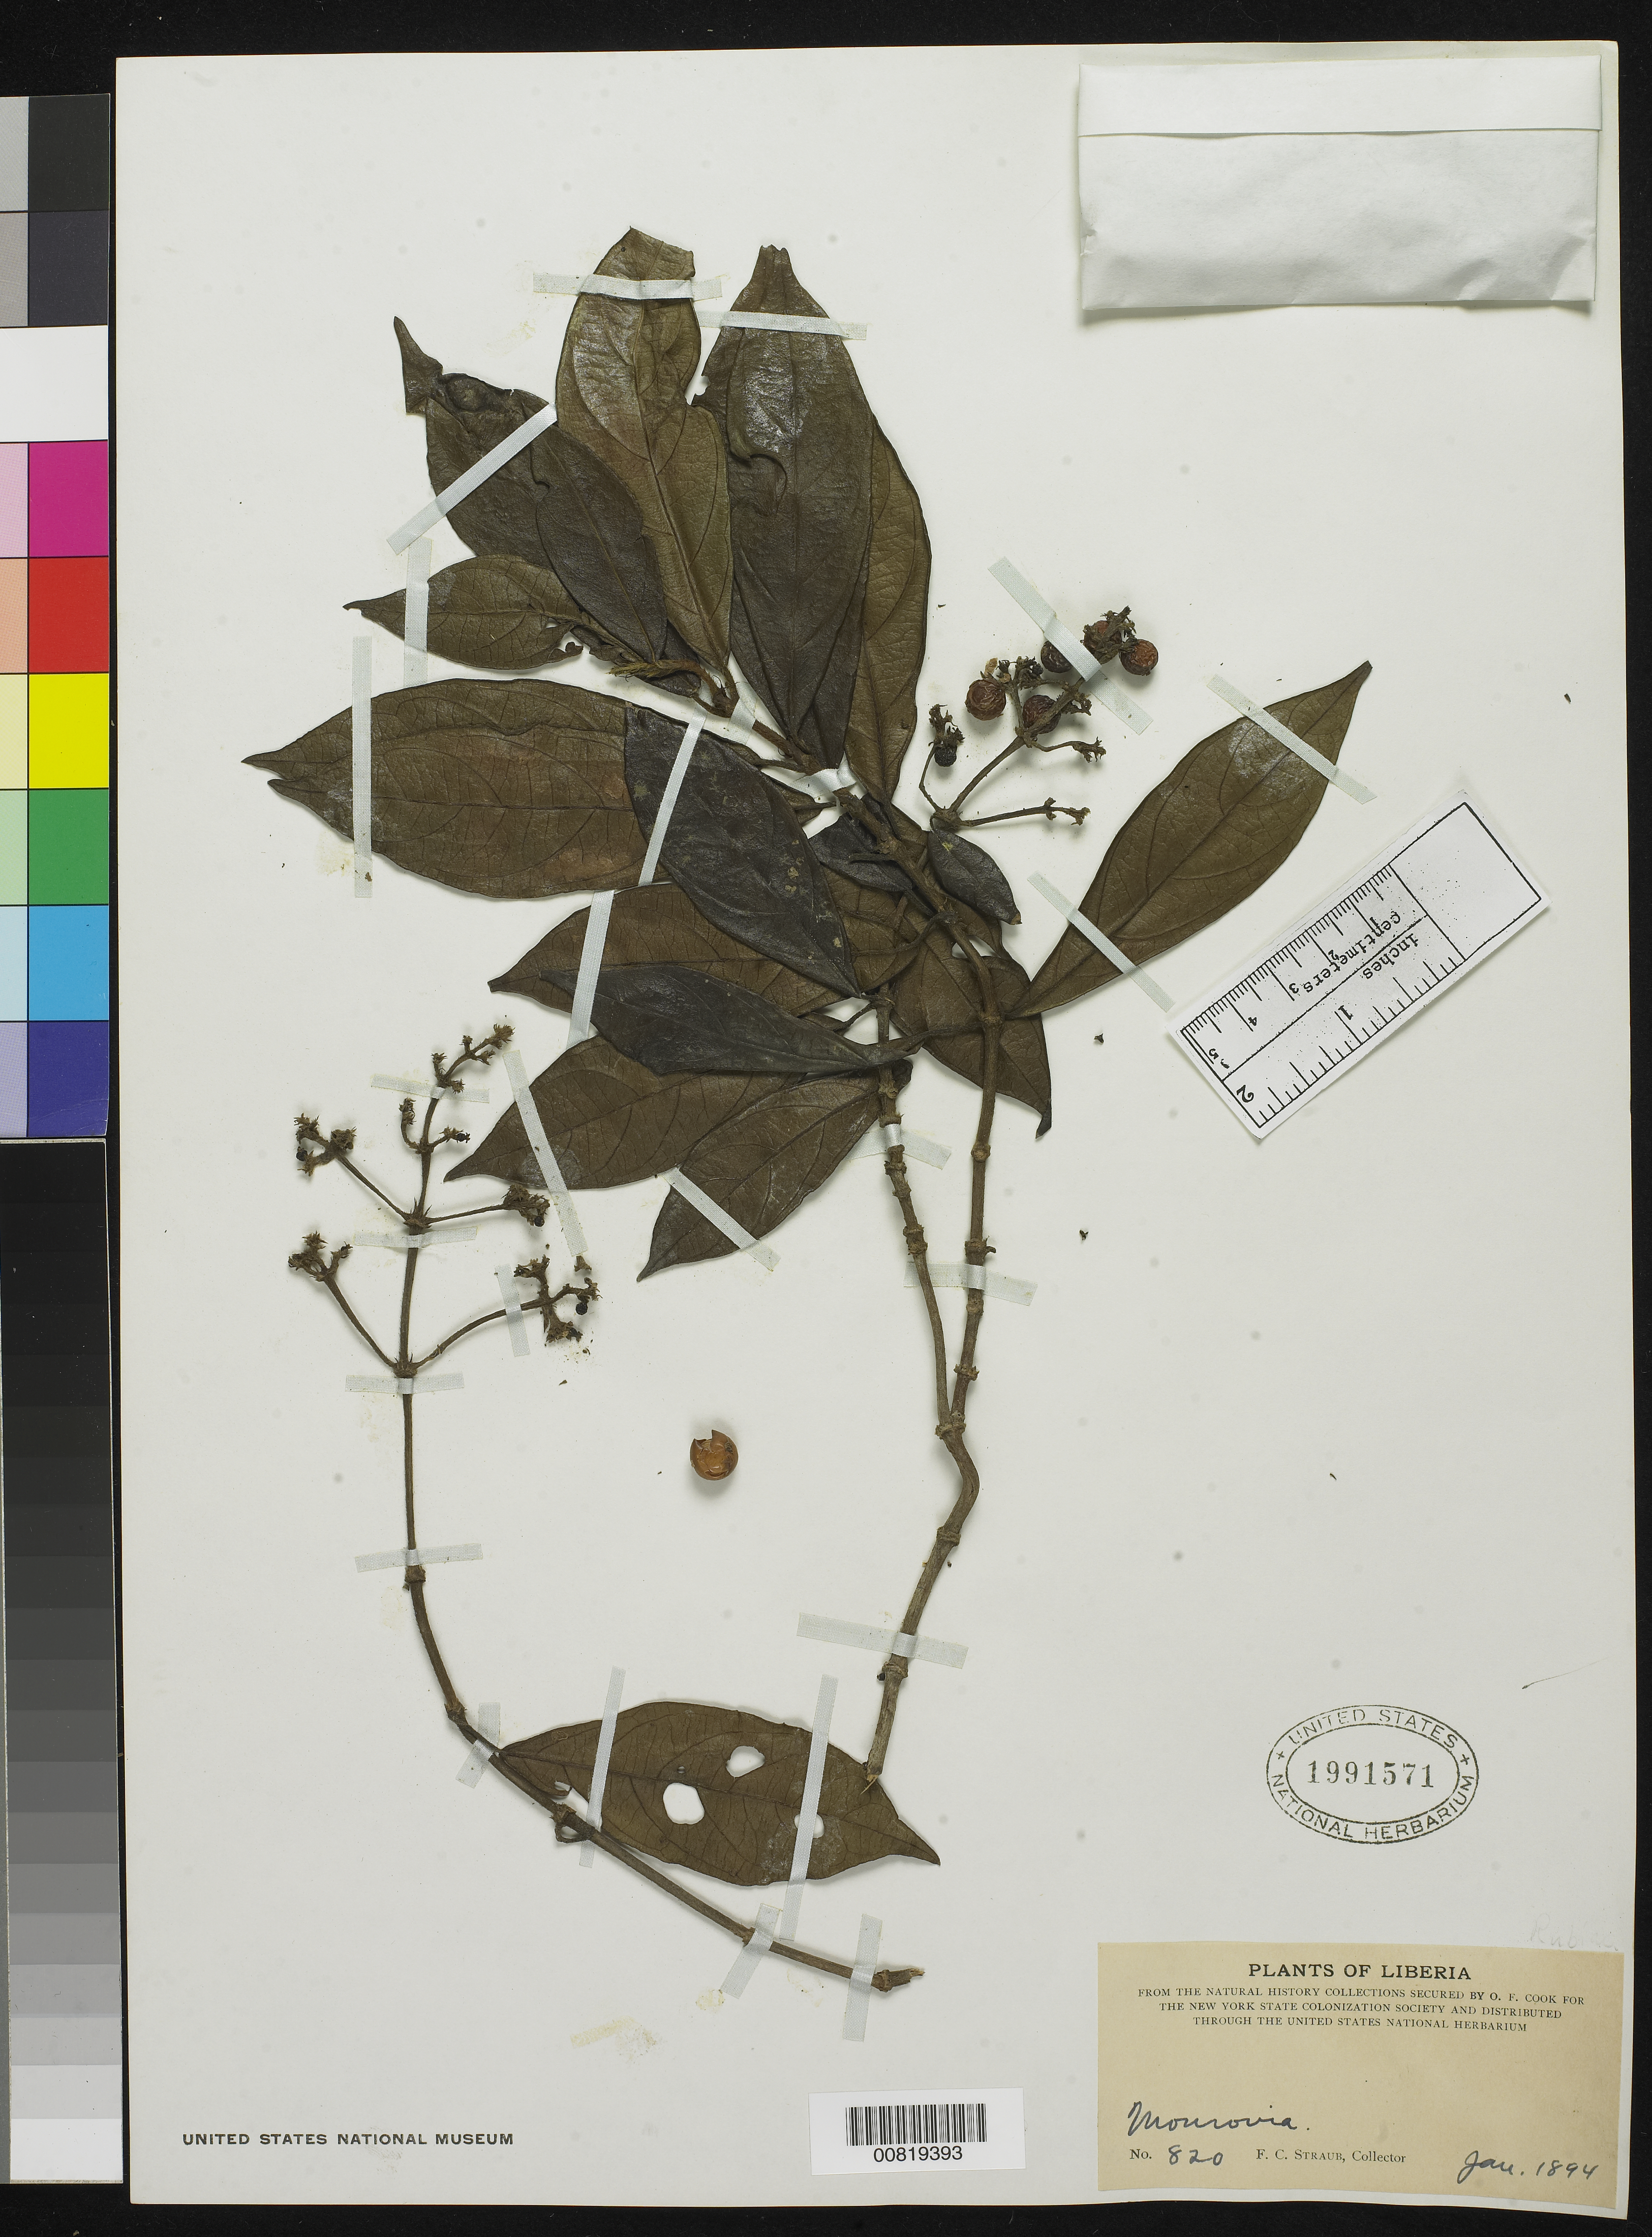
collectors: F. Straub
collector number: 820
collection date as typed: Jan 1894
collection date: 1894-01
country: Liberia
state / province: Montserrado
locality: Monrovia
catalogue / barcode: US 1991571